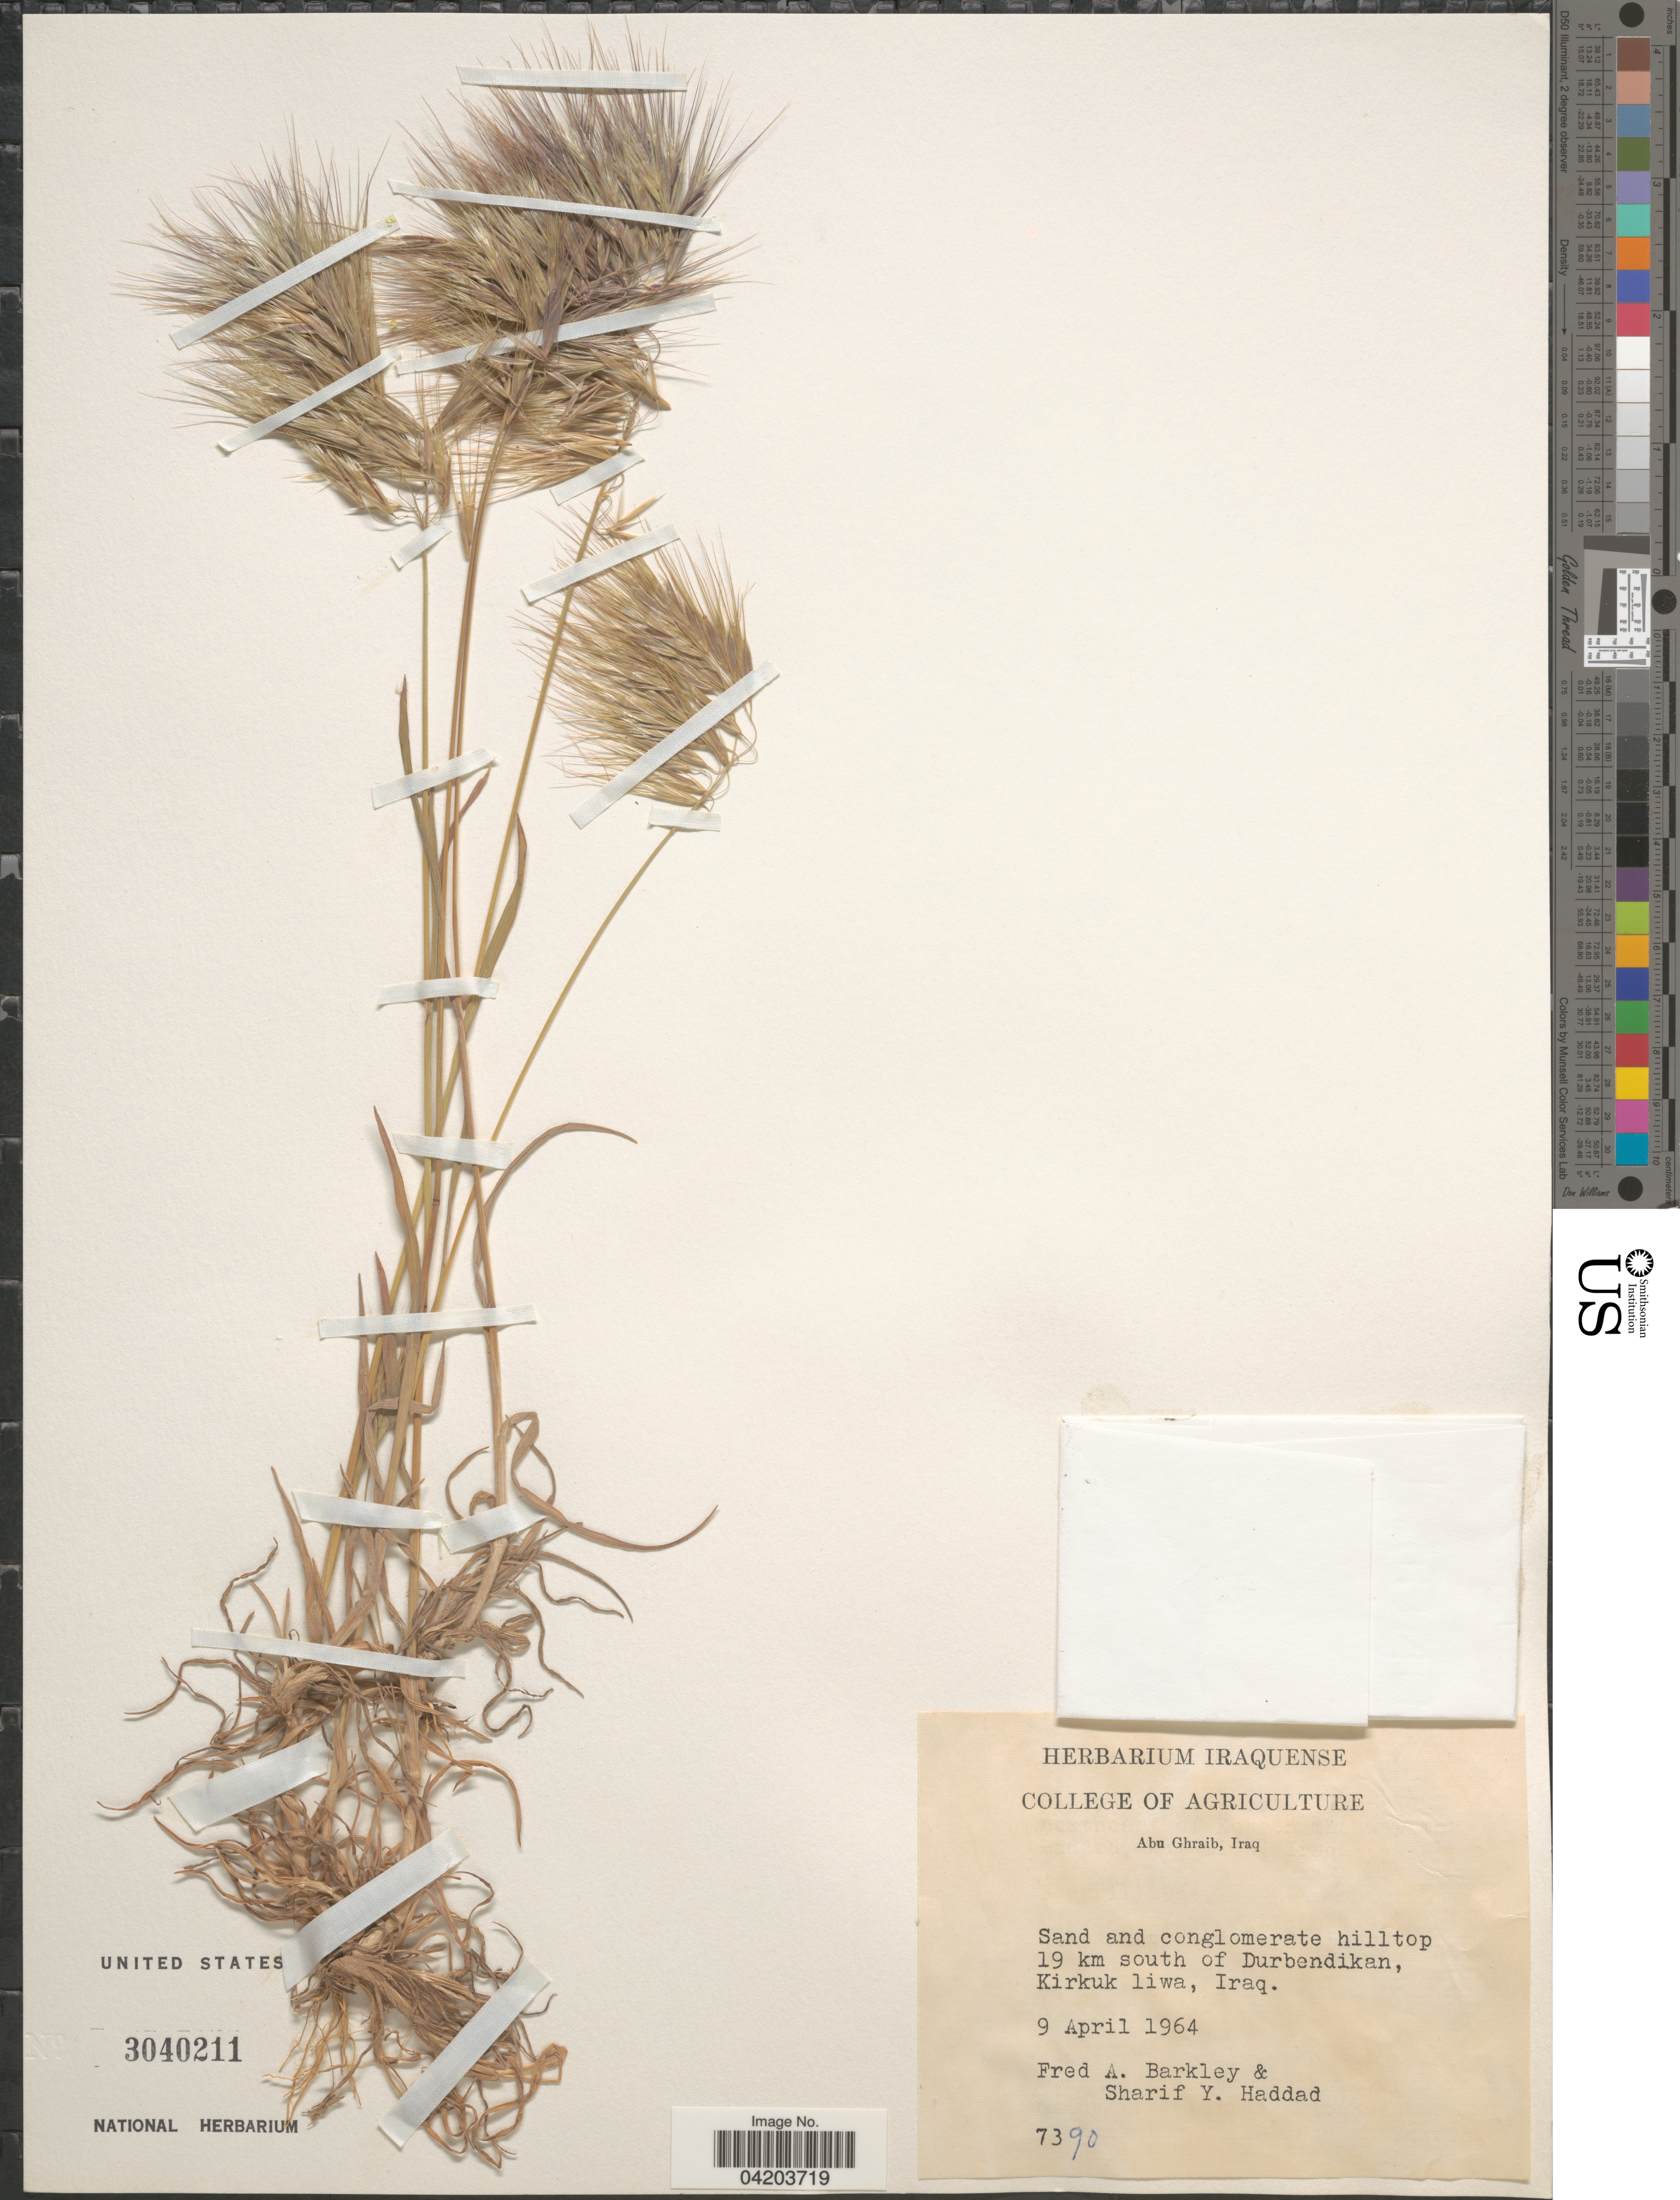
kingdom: Plantae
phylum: Tracheophyta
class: Liliopsida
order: Poales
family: Poaceae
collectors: F. A. Barkley & S. Haddad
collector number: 7390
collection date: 1964-04-09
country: Iraq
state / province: Kirkūk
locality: Abu Ghraib. Sand and conglomerate hilltop 19 km south of Durbendikan, Kirkuk liwa.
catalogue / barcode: US 3040211